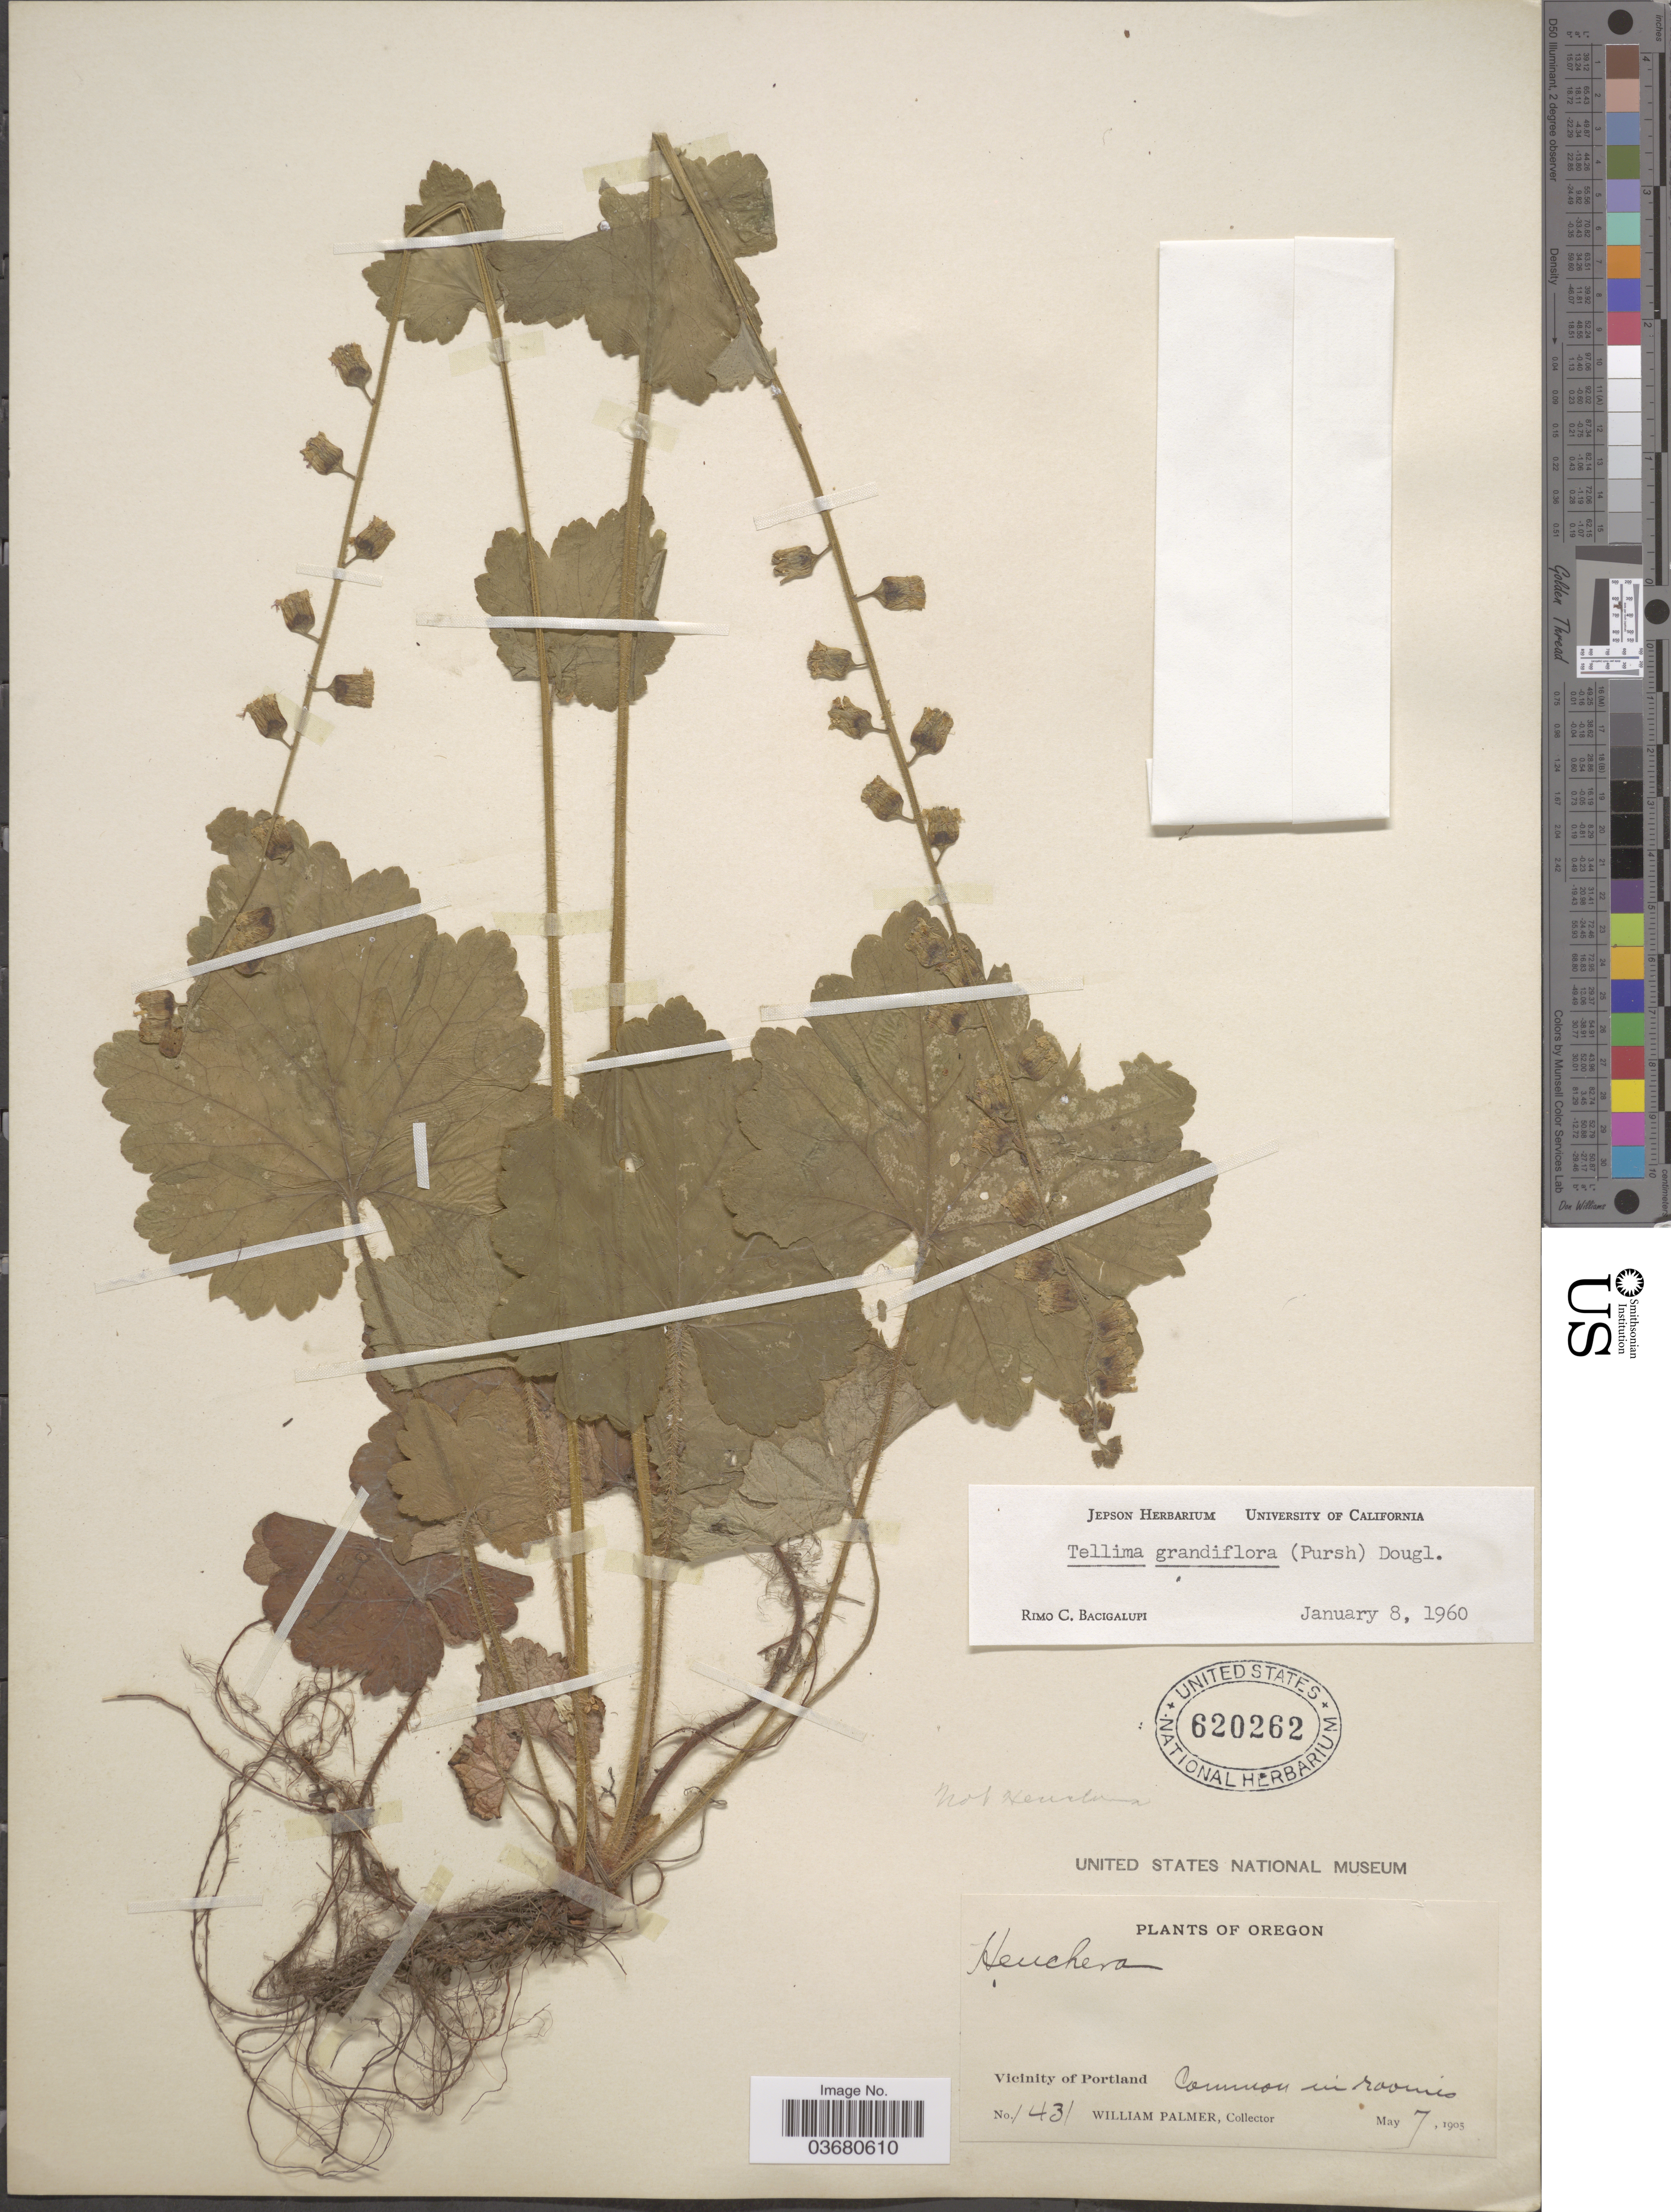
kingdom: Plantae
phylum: Tracheophyta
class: Magnoliopsida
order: Saxifragales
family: Saxifragaceae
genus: Tellima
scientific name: Tellima grandiflora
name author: (Pursh) Douglas ex Lindl.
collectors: W. Palmer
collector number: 1431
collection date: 1905-05-07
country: United States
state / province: Oregon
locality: Vicinity of Portland.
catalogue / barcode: US 620262